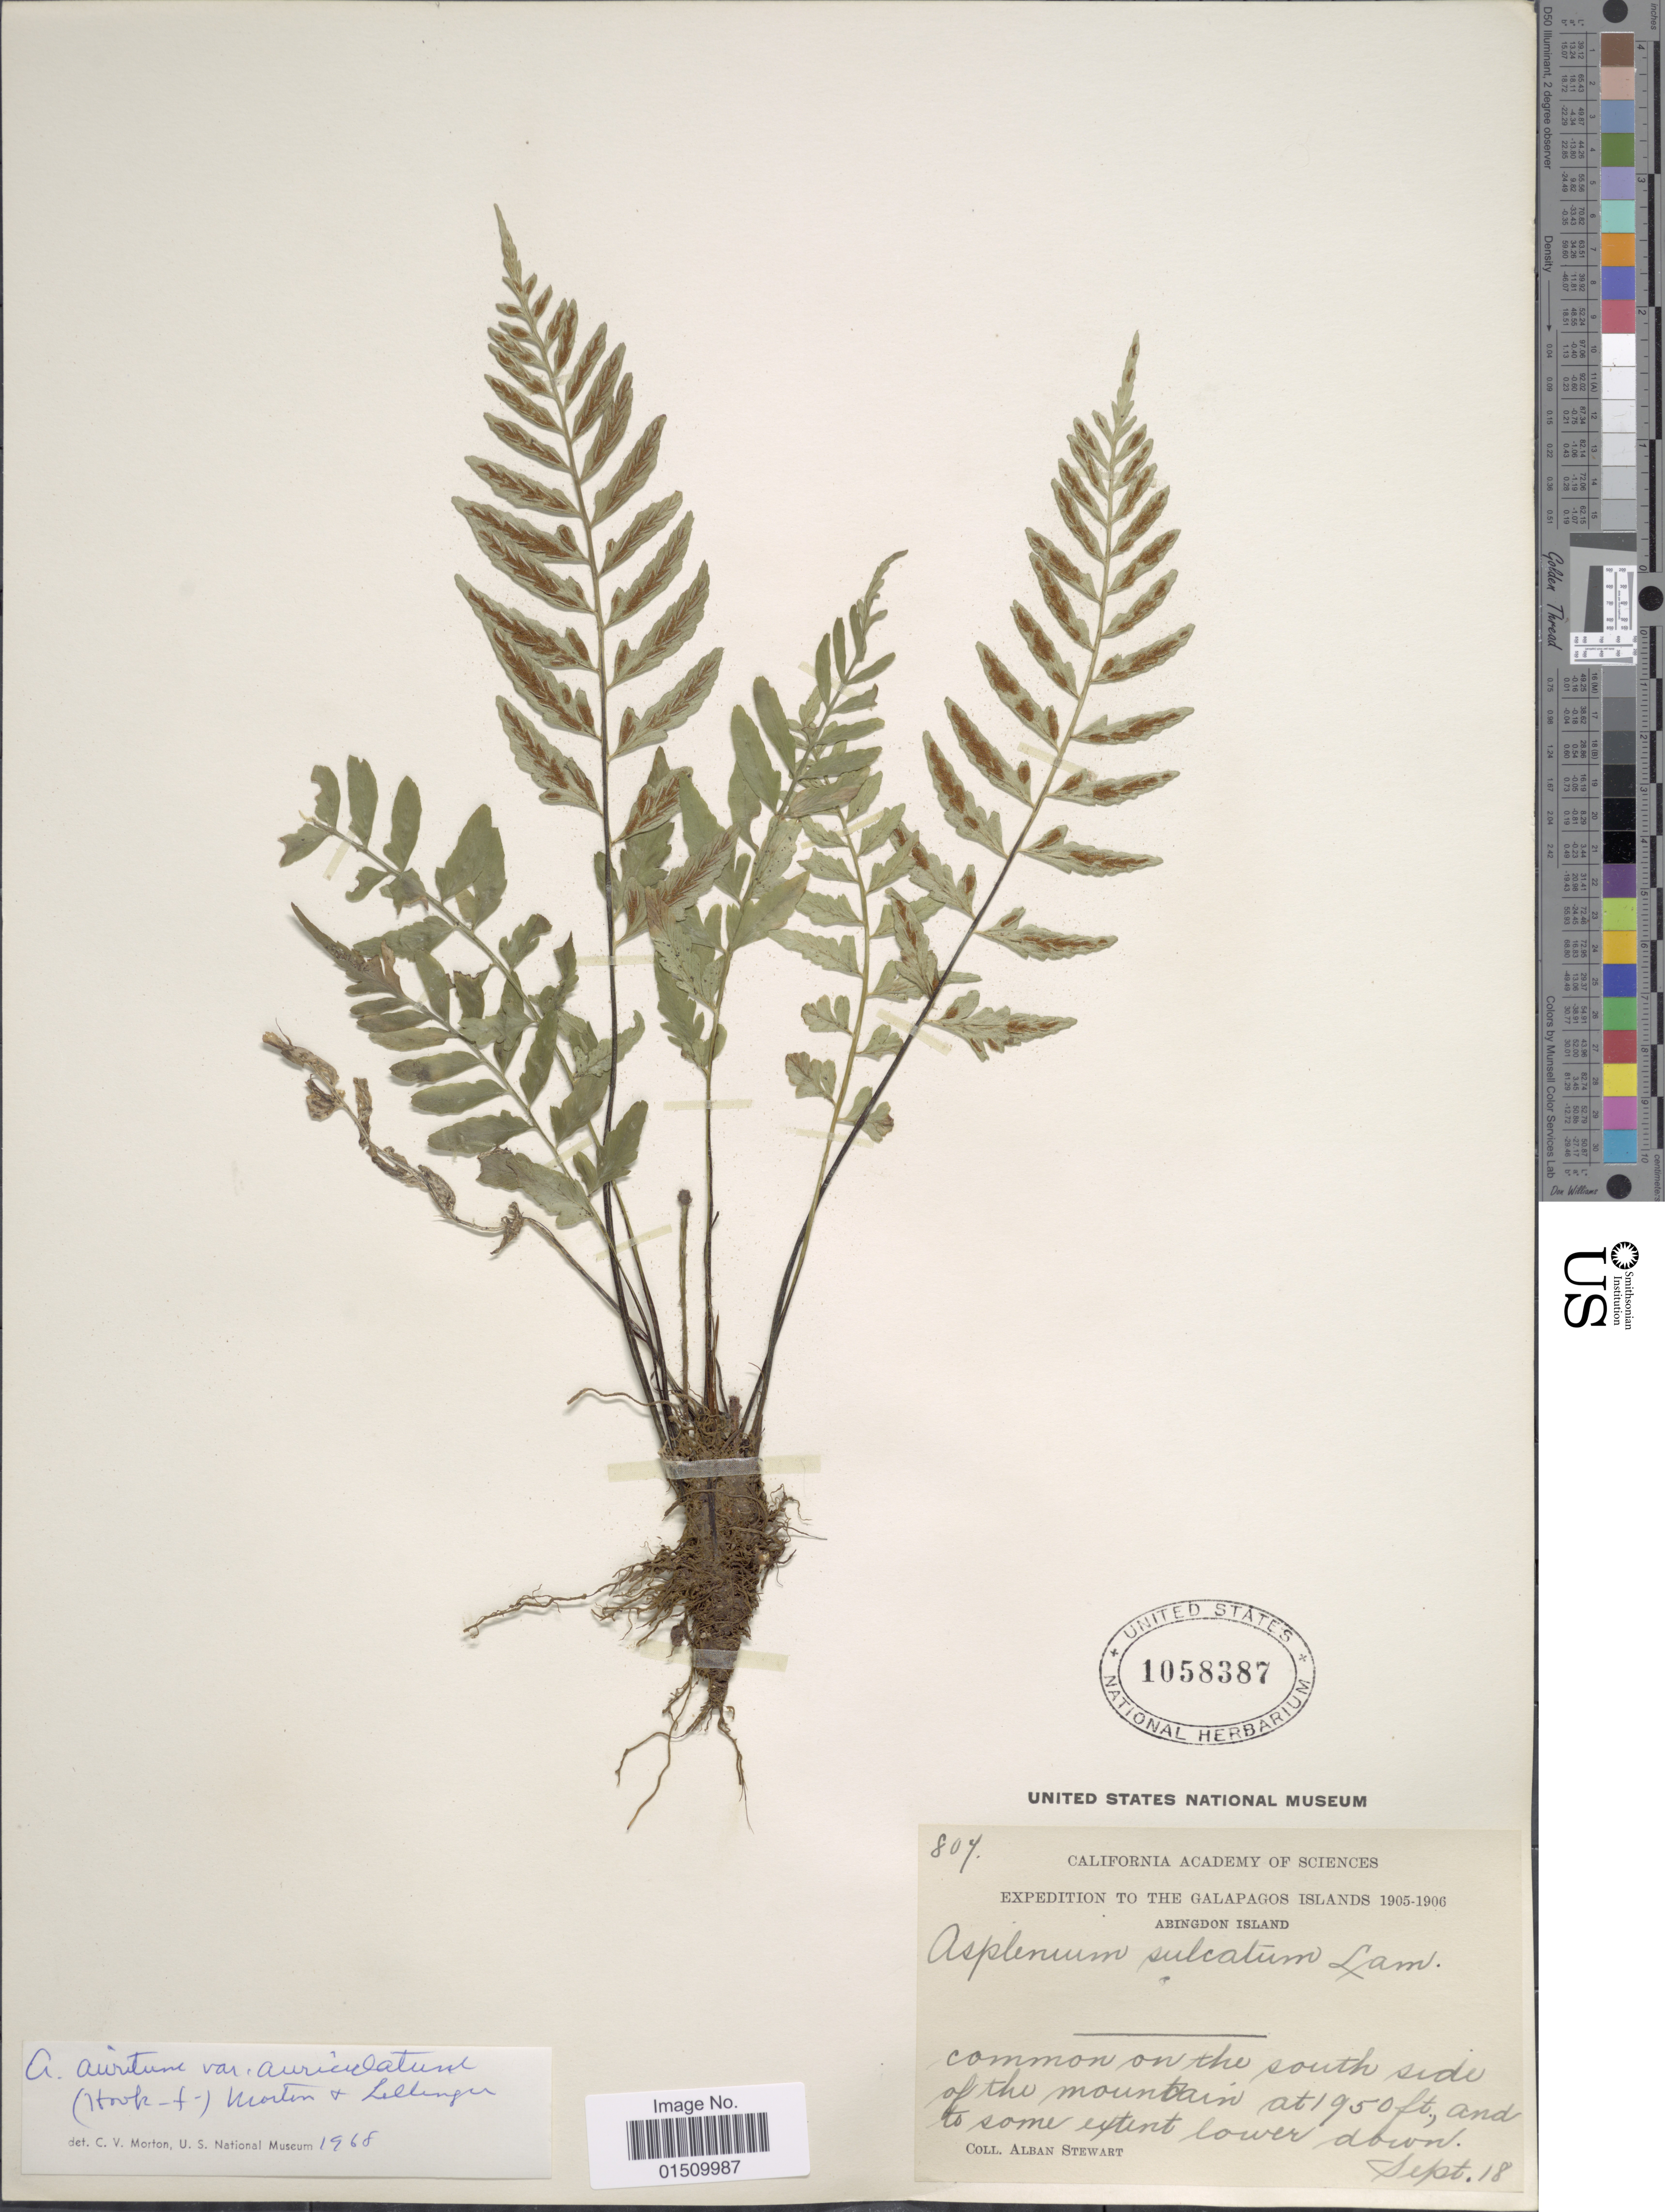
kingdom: Plantae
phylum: Tracheophyta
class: Polypodiopsida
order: Polypodiales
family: Aspleniaceae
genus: Asplenium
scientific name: Asplenium auritum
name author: Sw.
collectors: A. Stewart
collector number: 807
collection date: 1905-09-18/1906-09-18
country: Ecuador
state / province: Colón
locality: Galapagos Islands, Abingdon Island. common on the south side of the mountain.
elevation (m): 594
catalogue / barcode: US 1058387